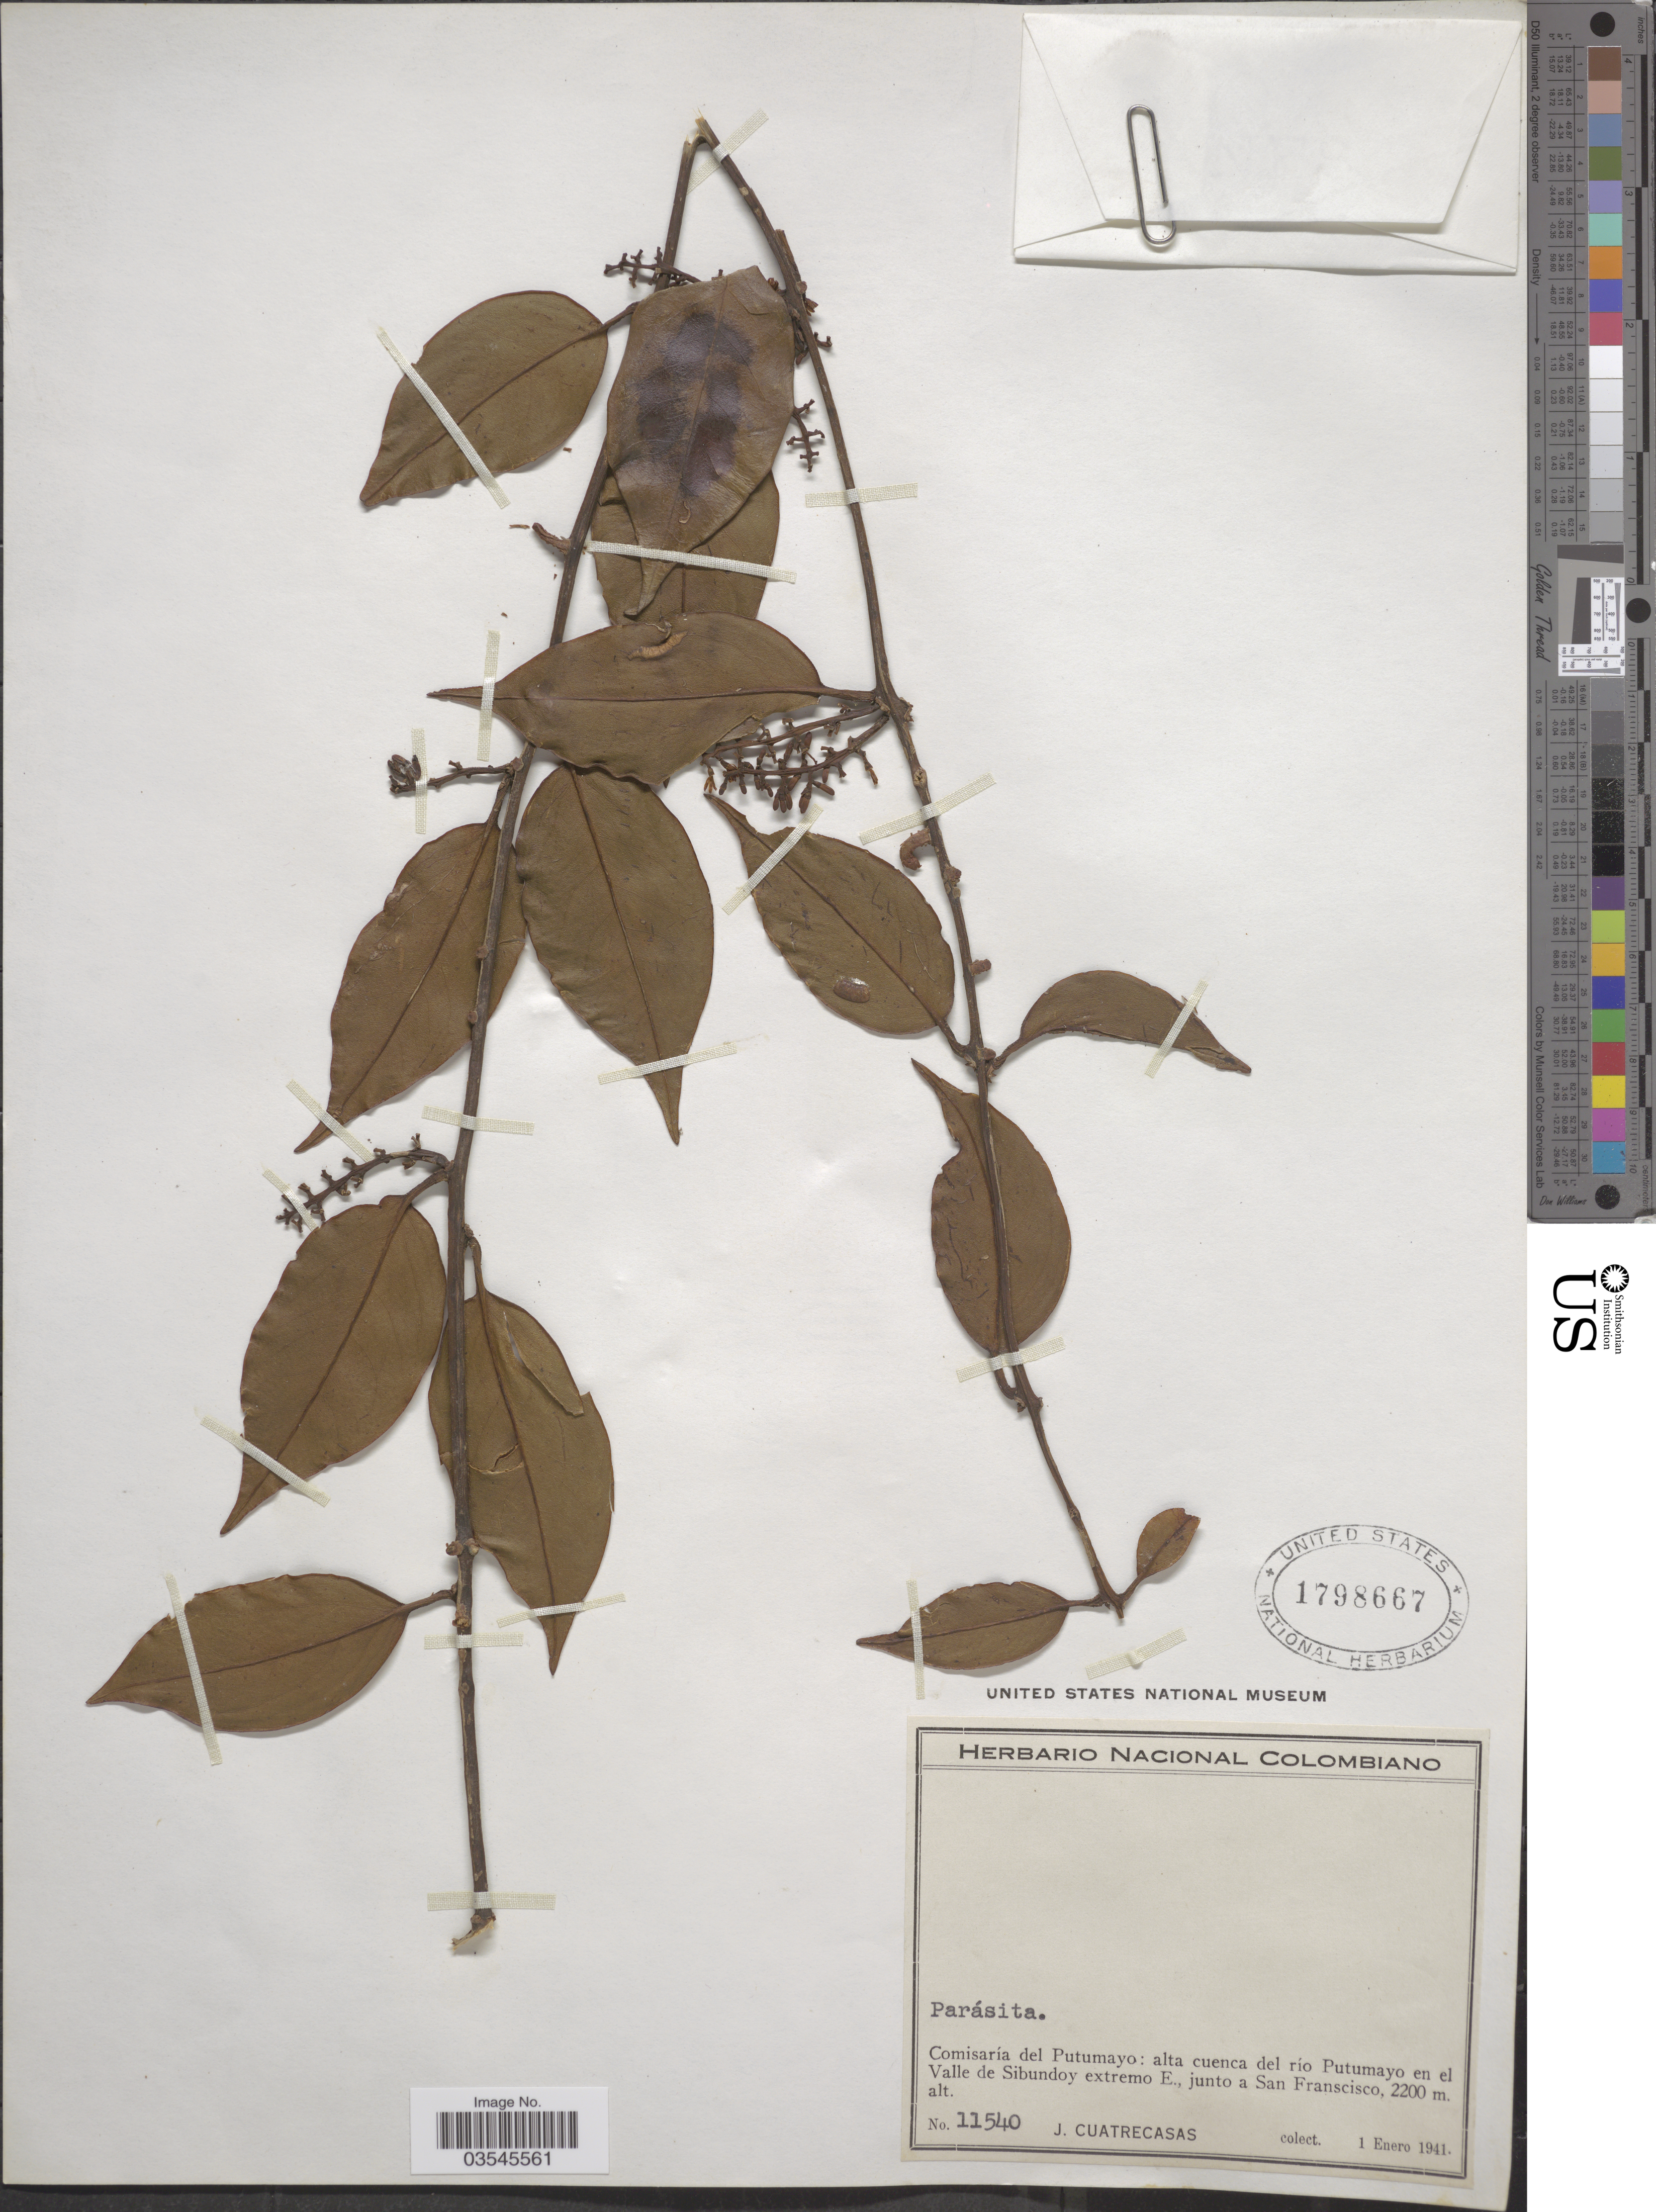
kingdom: Plantae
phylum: Tracheophyta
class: Magnoliopsida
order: Santalales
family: Loranthaceae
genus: Struthanthus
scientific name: Struthanthus sp.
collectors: J. Cuatrecasas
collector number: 11540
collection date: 1941-01-01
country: Colombia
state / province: Putumayo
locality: Comisaría del Putumayo: alta cuenca del río Putumayo en el Valle de Sibundoy extremo E., juncto a San Franscisco.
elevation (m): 2200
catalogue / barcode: US 1798667